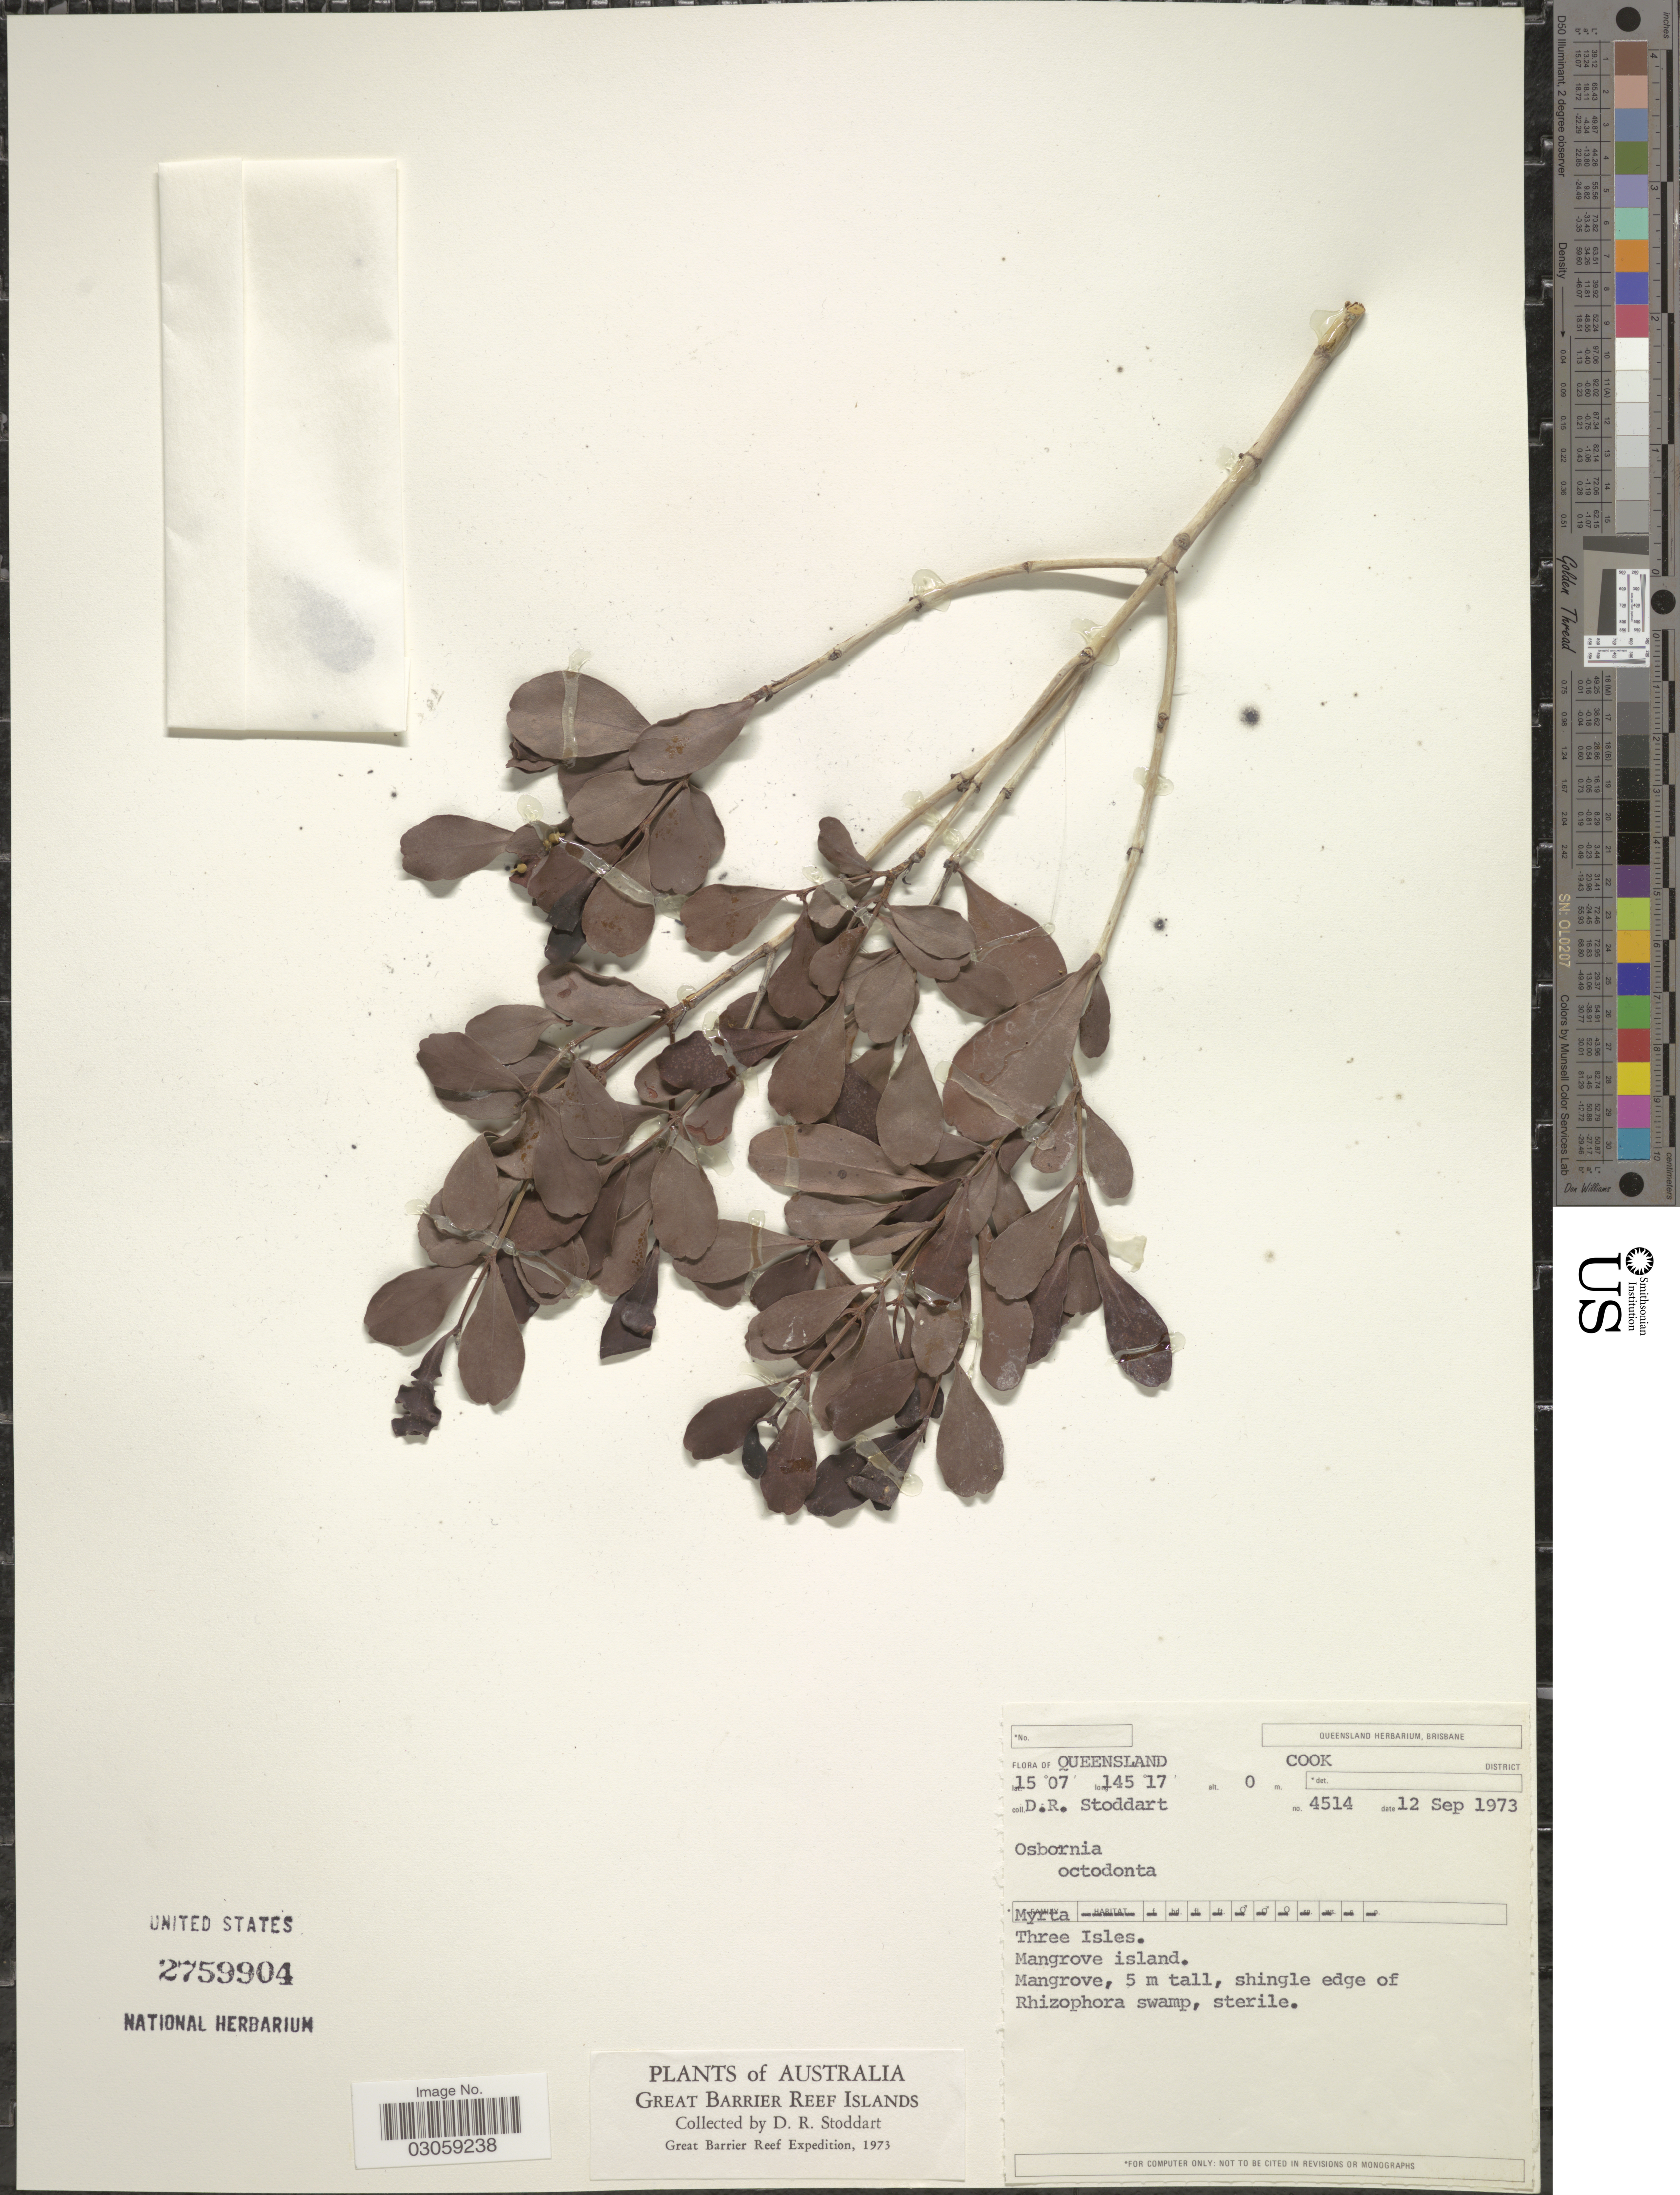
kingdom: Plantae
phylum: Tracheophyta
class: Magnoliopsida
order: Myrtales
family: Myrtaceae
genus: Osbornia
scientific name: Osbornia octodonta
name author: F. Muell.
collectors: D. R. Stoddart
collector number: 4514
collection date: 1973-09-12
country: Australia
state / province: Queensland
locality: Cook District. Three Isles. Mangrove island.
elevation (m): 0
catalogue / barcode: US 2759904